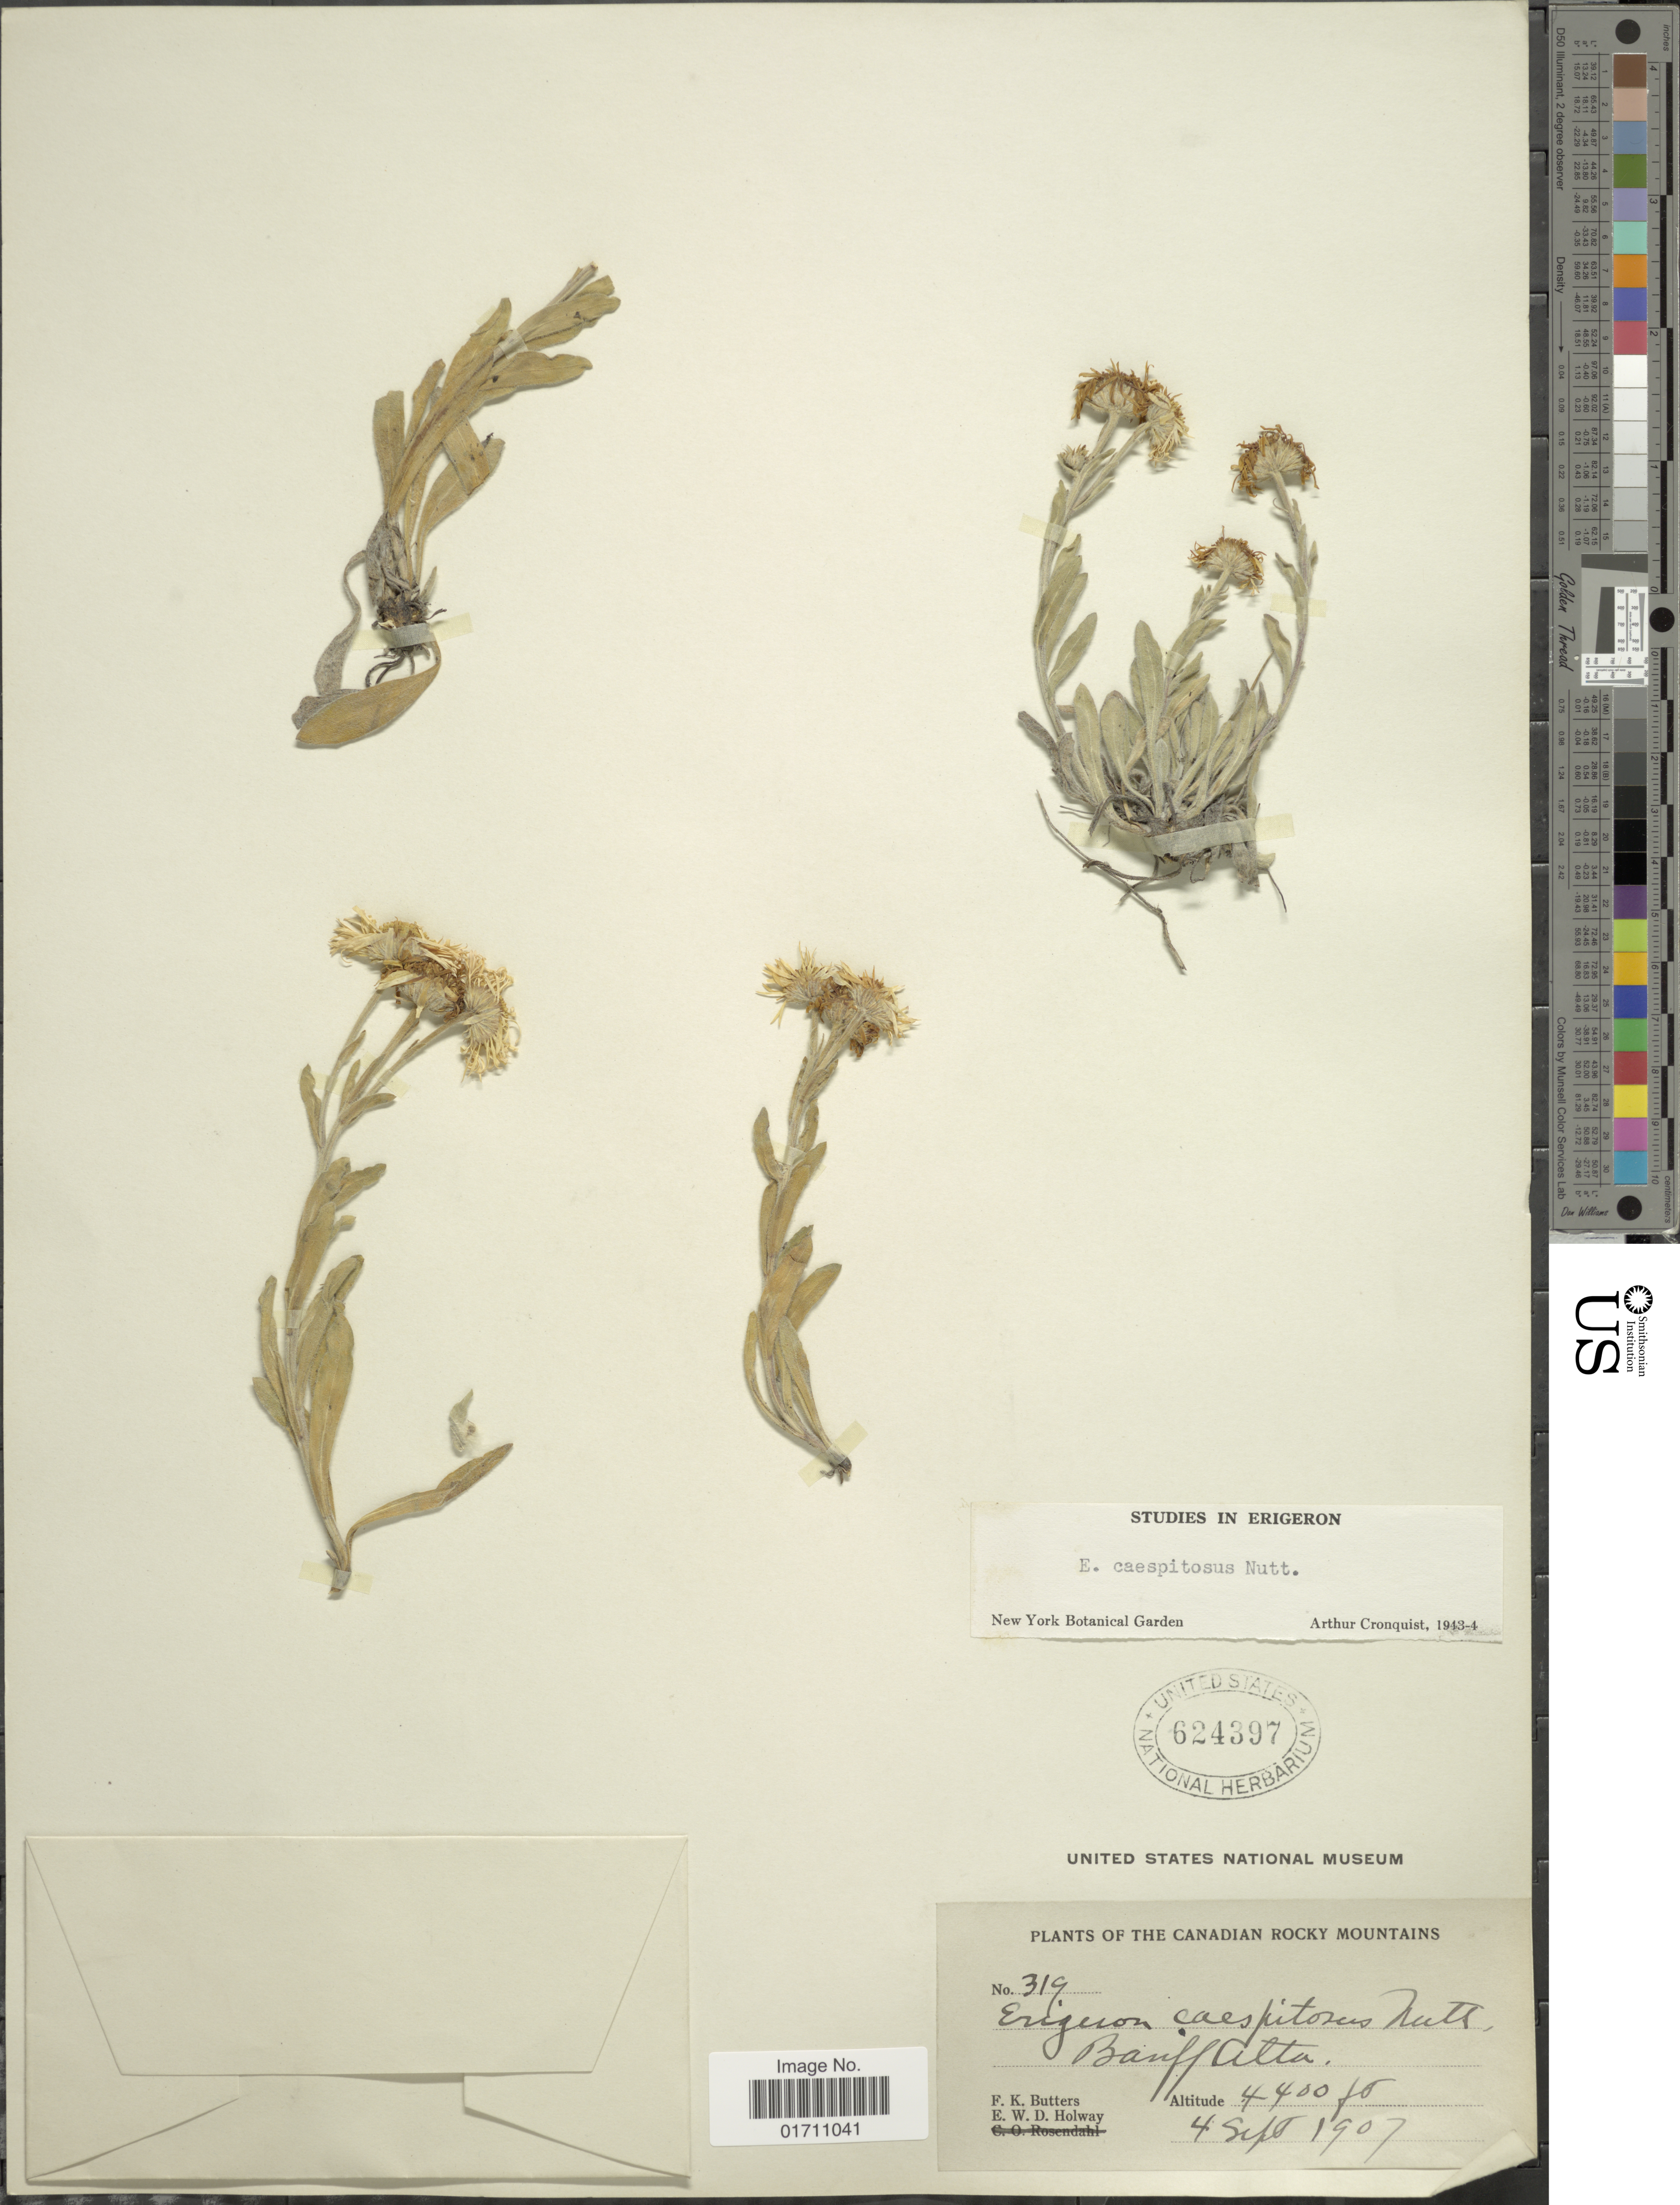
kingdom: Plantae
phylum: Tracheophyta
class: Magnoliopsida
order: Asterales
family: Asteraceae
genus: Erigeron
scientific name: Erigeron caespitosus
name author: Nutt.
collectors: F. K. Butters & E. W. D. Holway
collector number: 319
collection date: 1907-09-04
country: Canada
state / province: Alberta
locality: The Canadian Rocky Mountains, Banff Alta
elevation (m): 1341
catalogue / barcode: US 624397